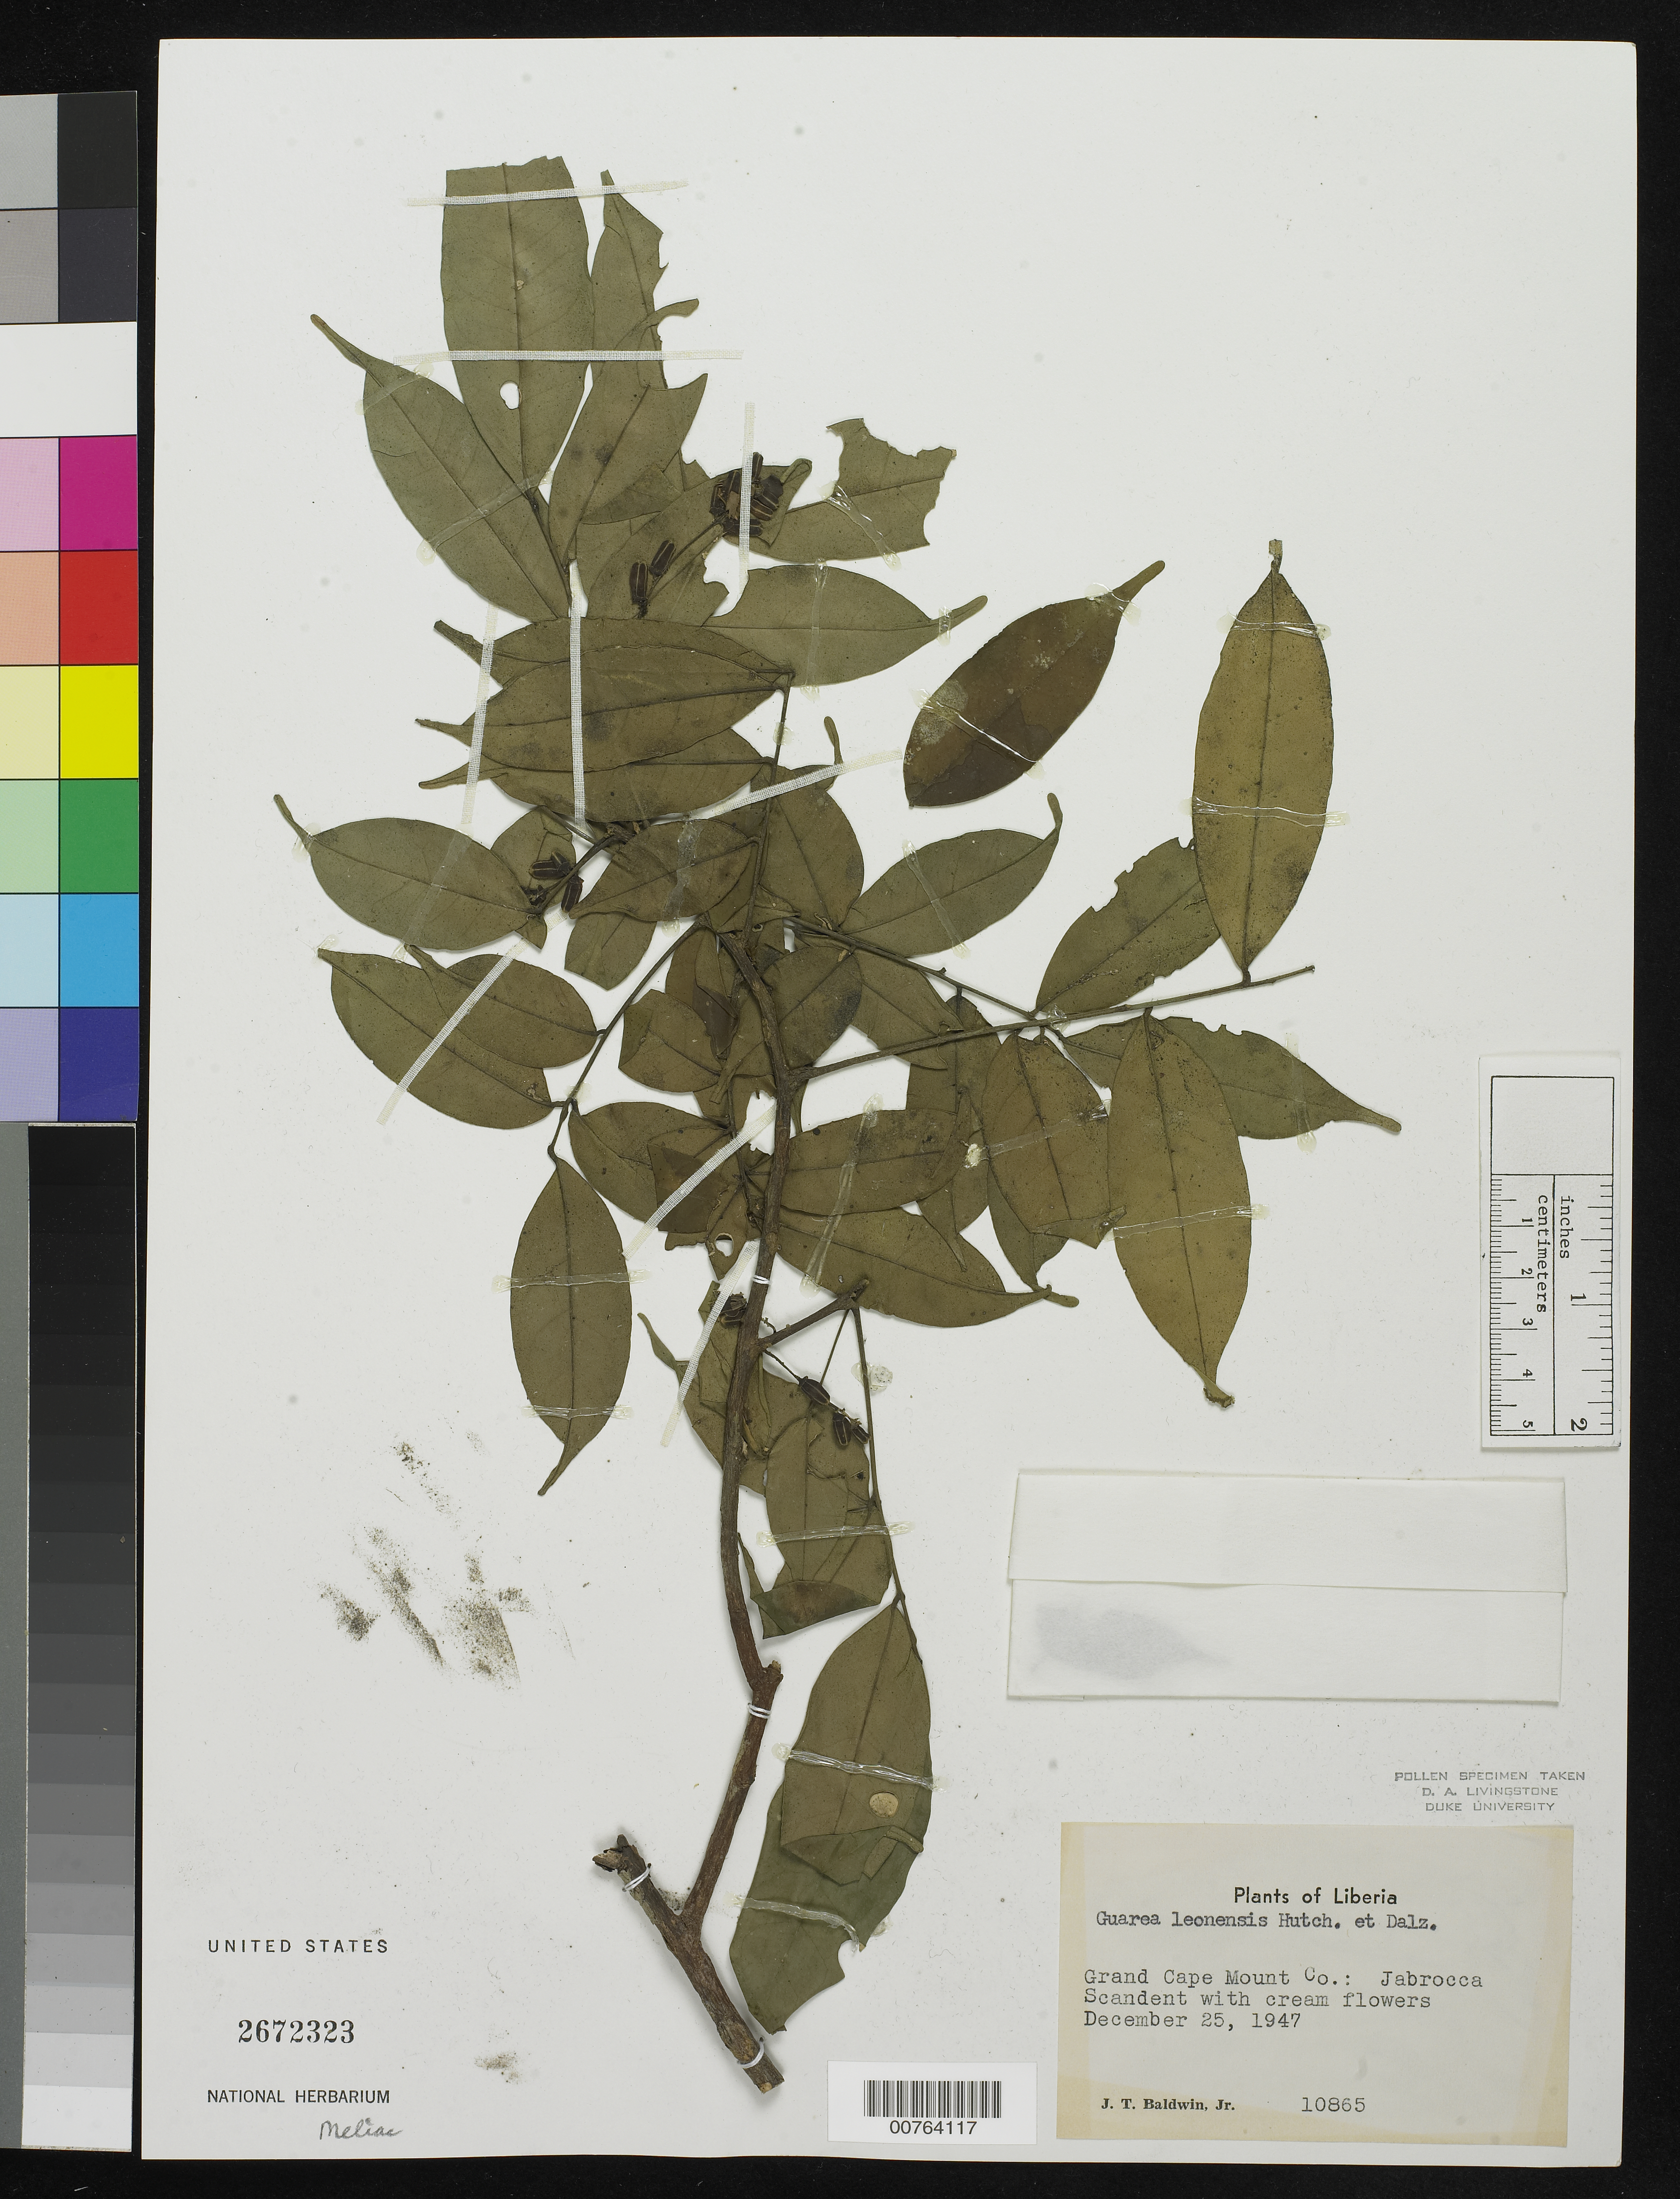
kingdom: Plantae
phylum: Tracheophyta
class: Magnoliopsida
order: Sapindales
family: Meliaceae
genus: Heckeldora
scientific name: Heckeldora leonensis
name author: (Hutch. & Dalziel) Koenen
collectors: J. T. Baldwin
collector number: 10865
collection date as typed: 25 Dec 1947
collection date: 1947-12-25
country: Liberia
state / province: Grand Cape Mount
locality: Jabrocca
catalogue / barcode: US 2672323